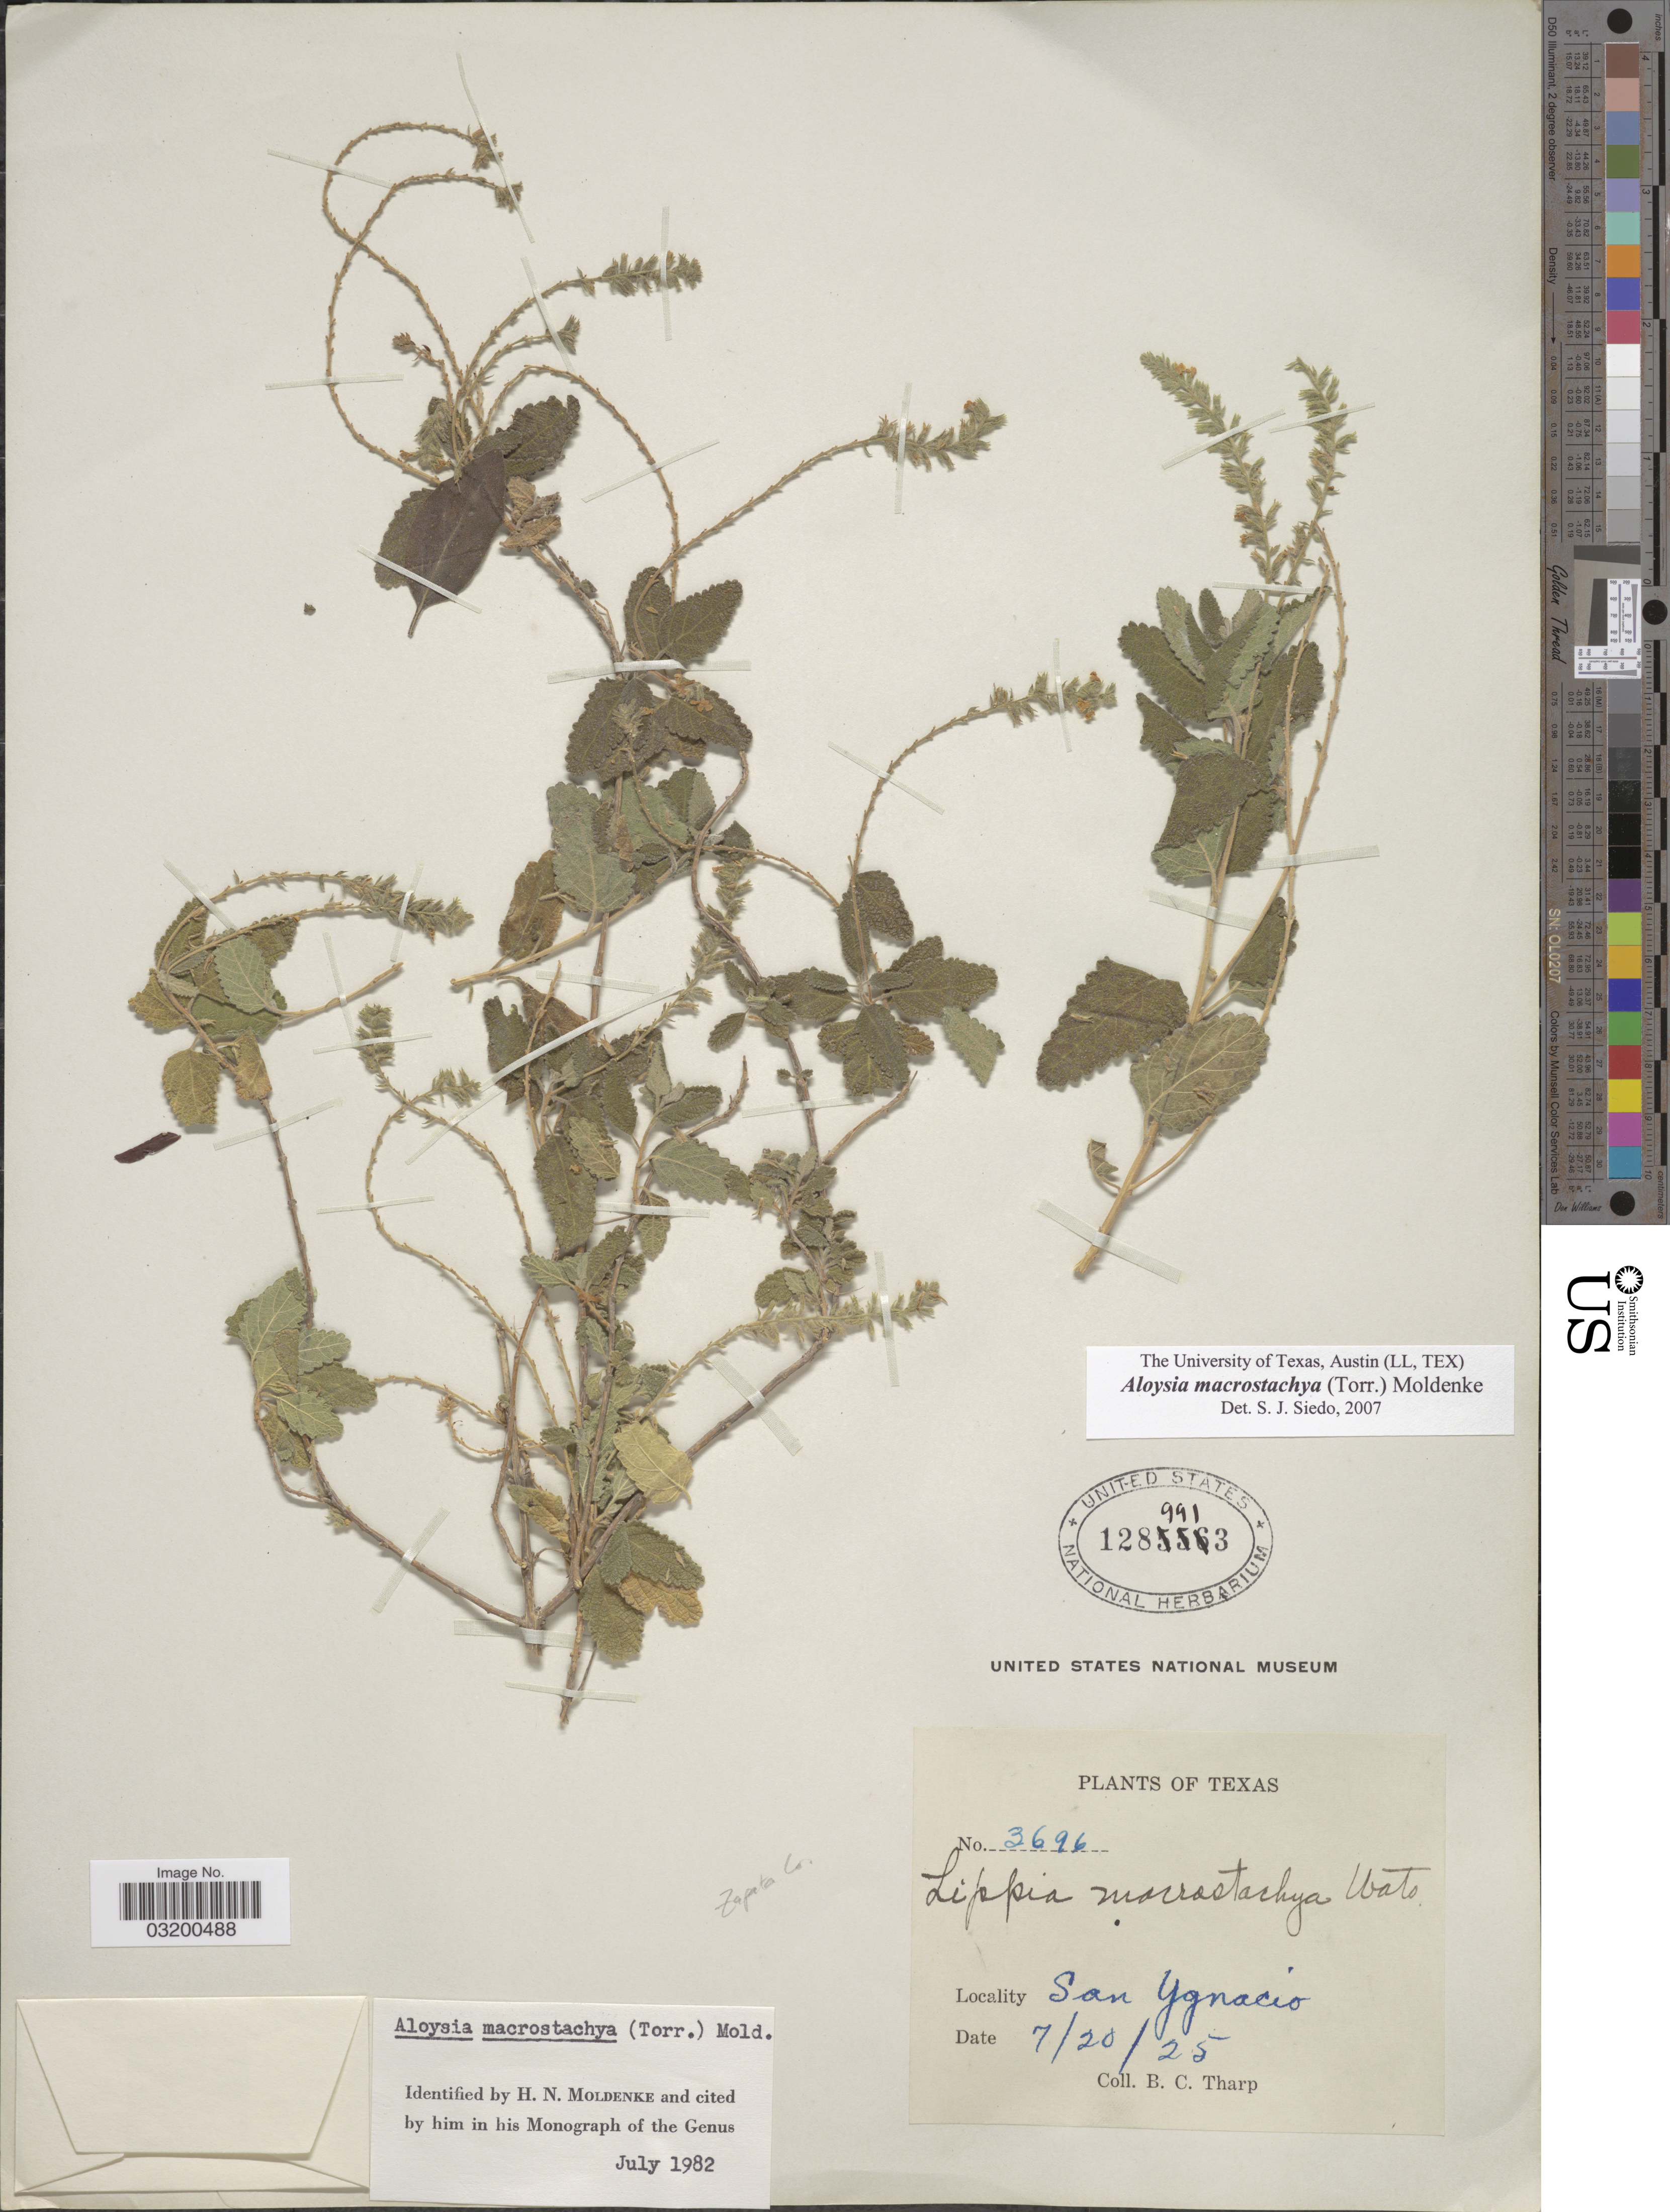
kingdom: Plantae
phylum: Tracheophyta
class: Magnoliopsida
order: Lamiales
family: Verbenaceae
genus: Aloysia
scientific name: Aloysia macrostachya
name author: (Torr.) Moldenke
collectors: B. C. Tharp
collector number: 3696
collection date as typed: Transcribed d/m/y: 20/7/25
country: United States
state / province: Texas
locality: San Ygnacio. Zapeta Co.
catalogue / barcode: US 1289913